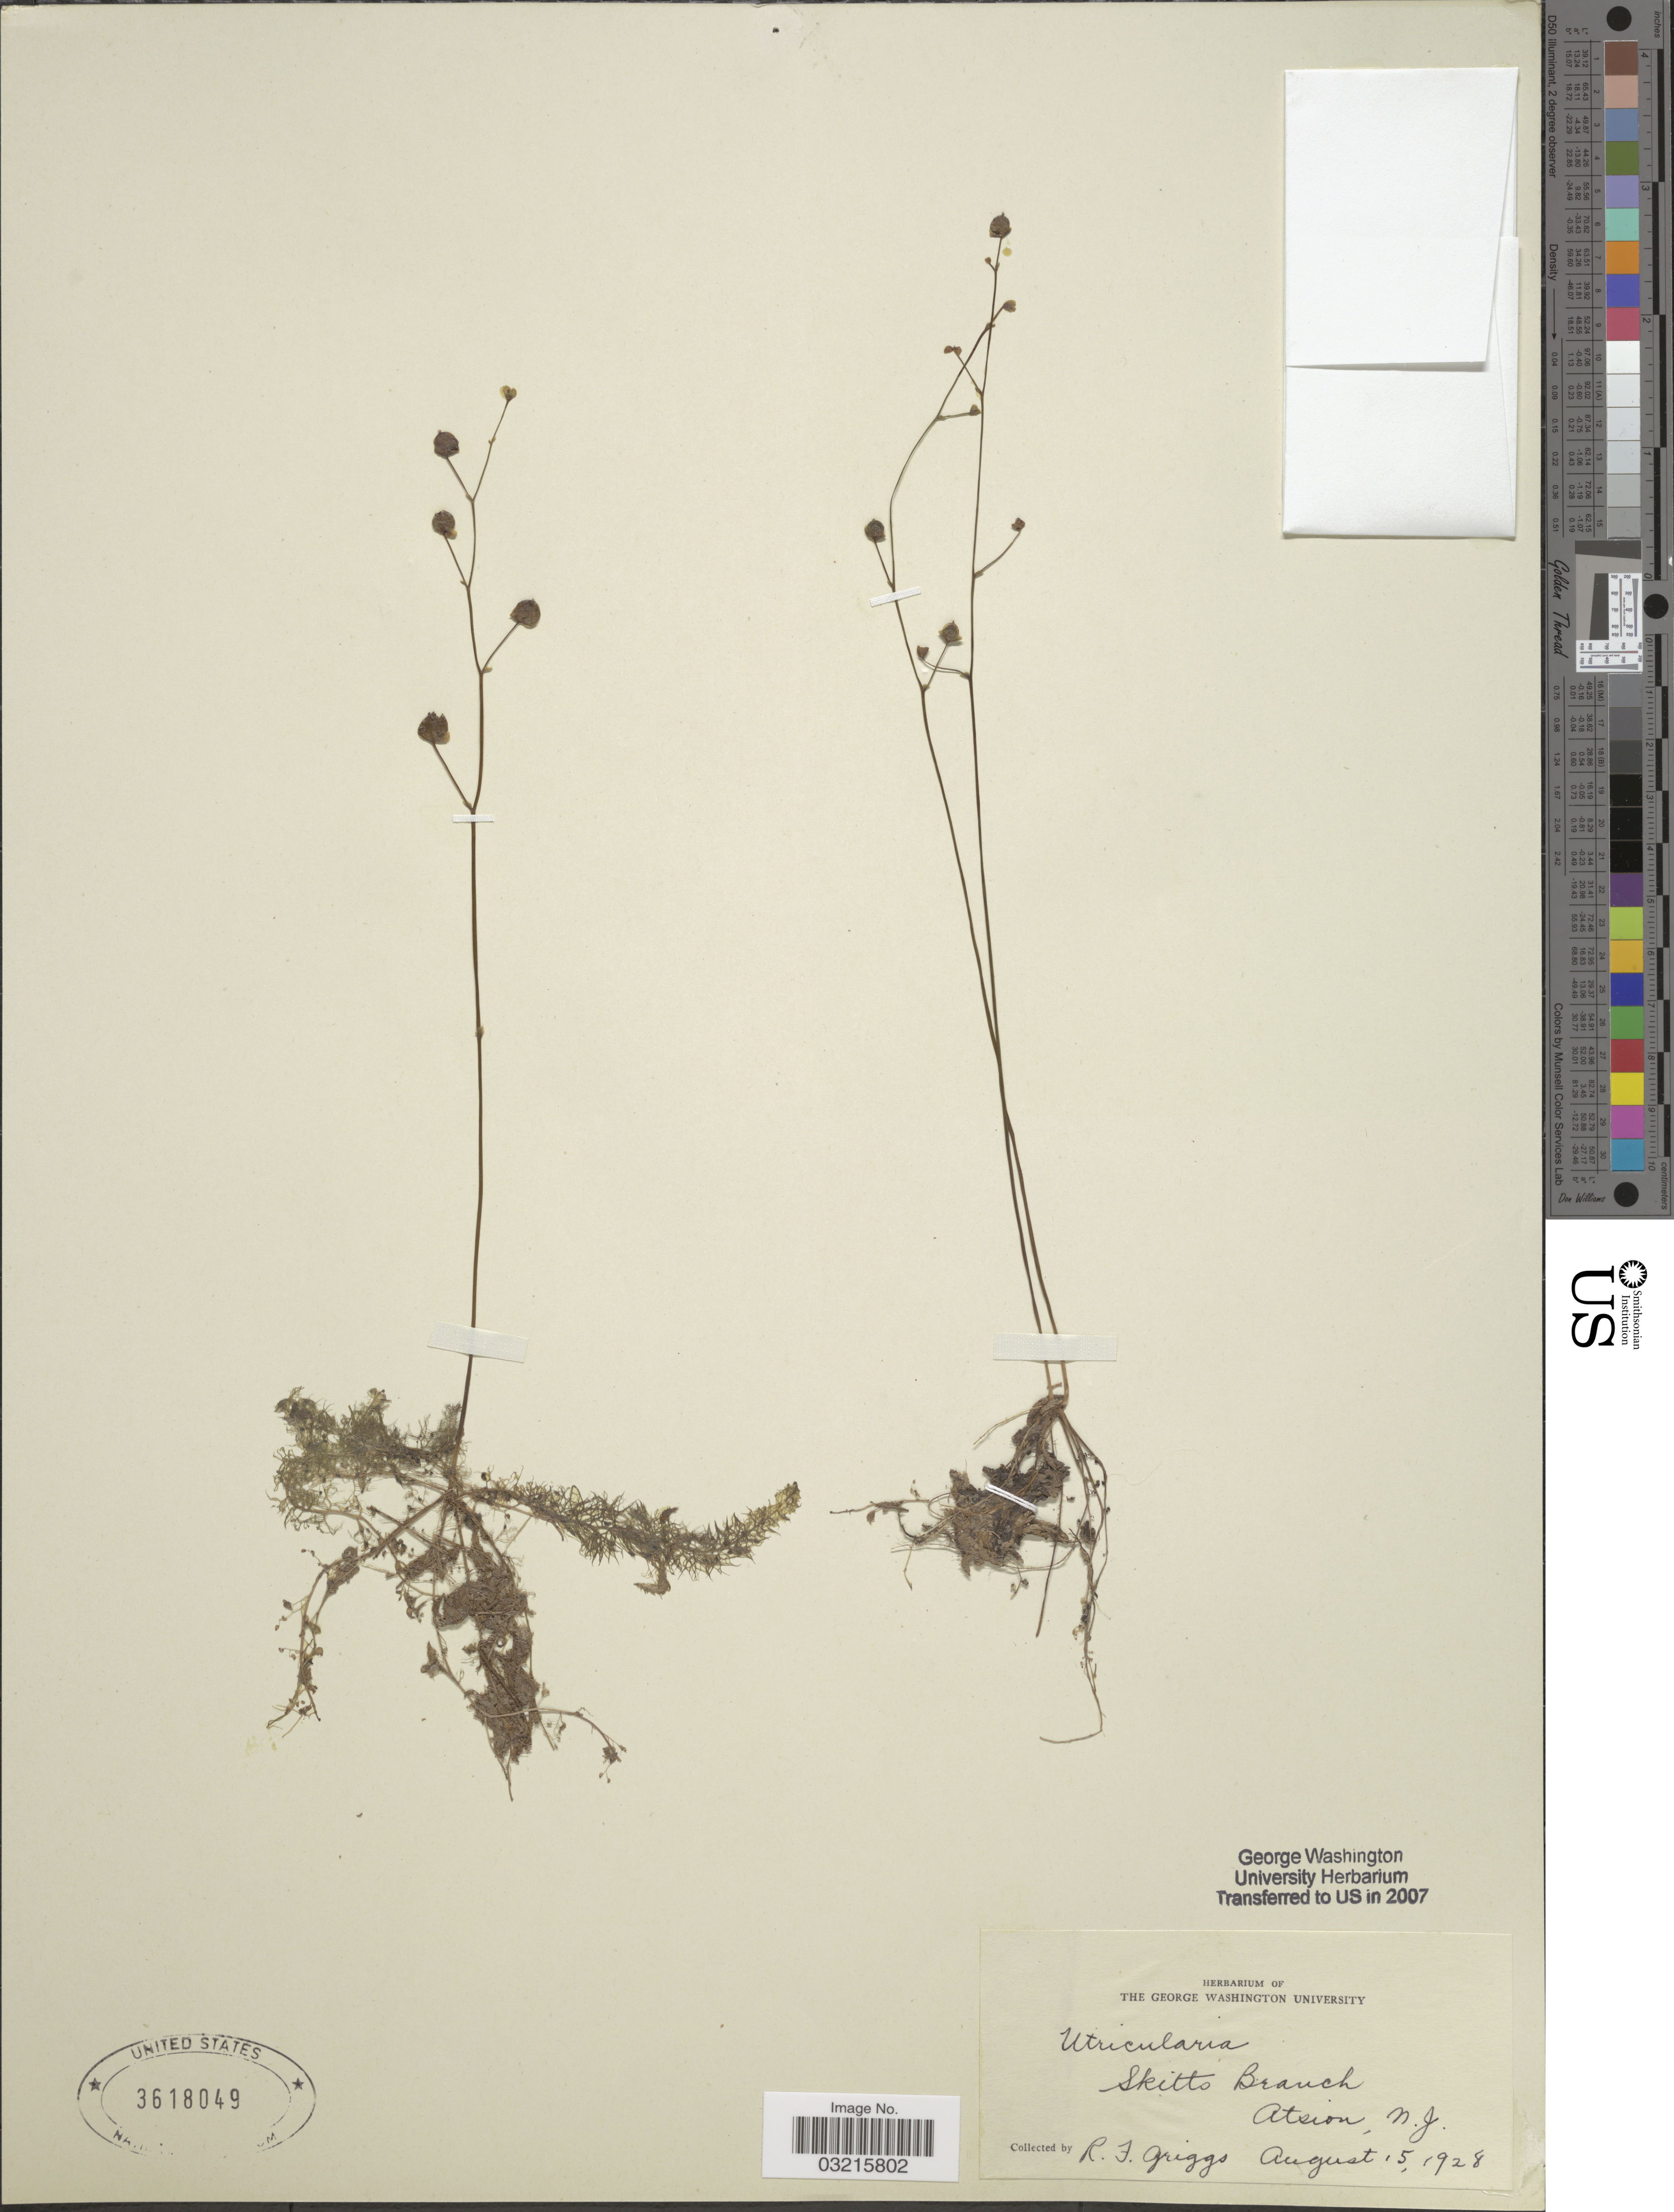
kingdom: Plantae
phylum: Tracheophyta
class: Magnoliopsida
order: Lamiales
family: Lentibulariaceae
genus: Utricularia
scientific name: Utricularia sp.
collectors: R. F. Griggs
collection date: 1928-08-15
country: United States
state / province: New Jersey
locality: Skitts Branch, Atsion.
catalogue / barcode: US 3618049